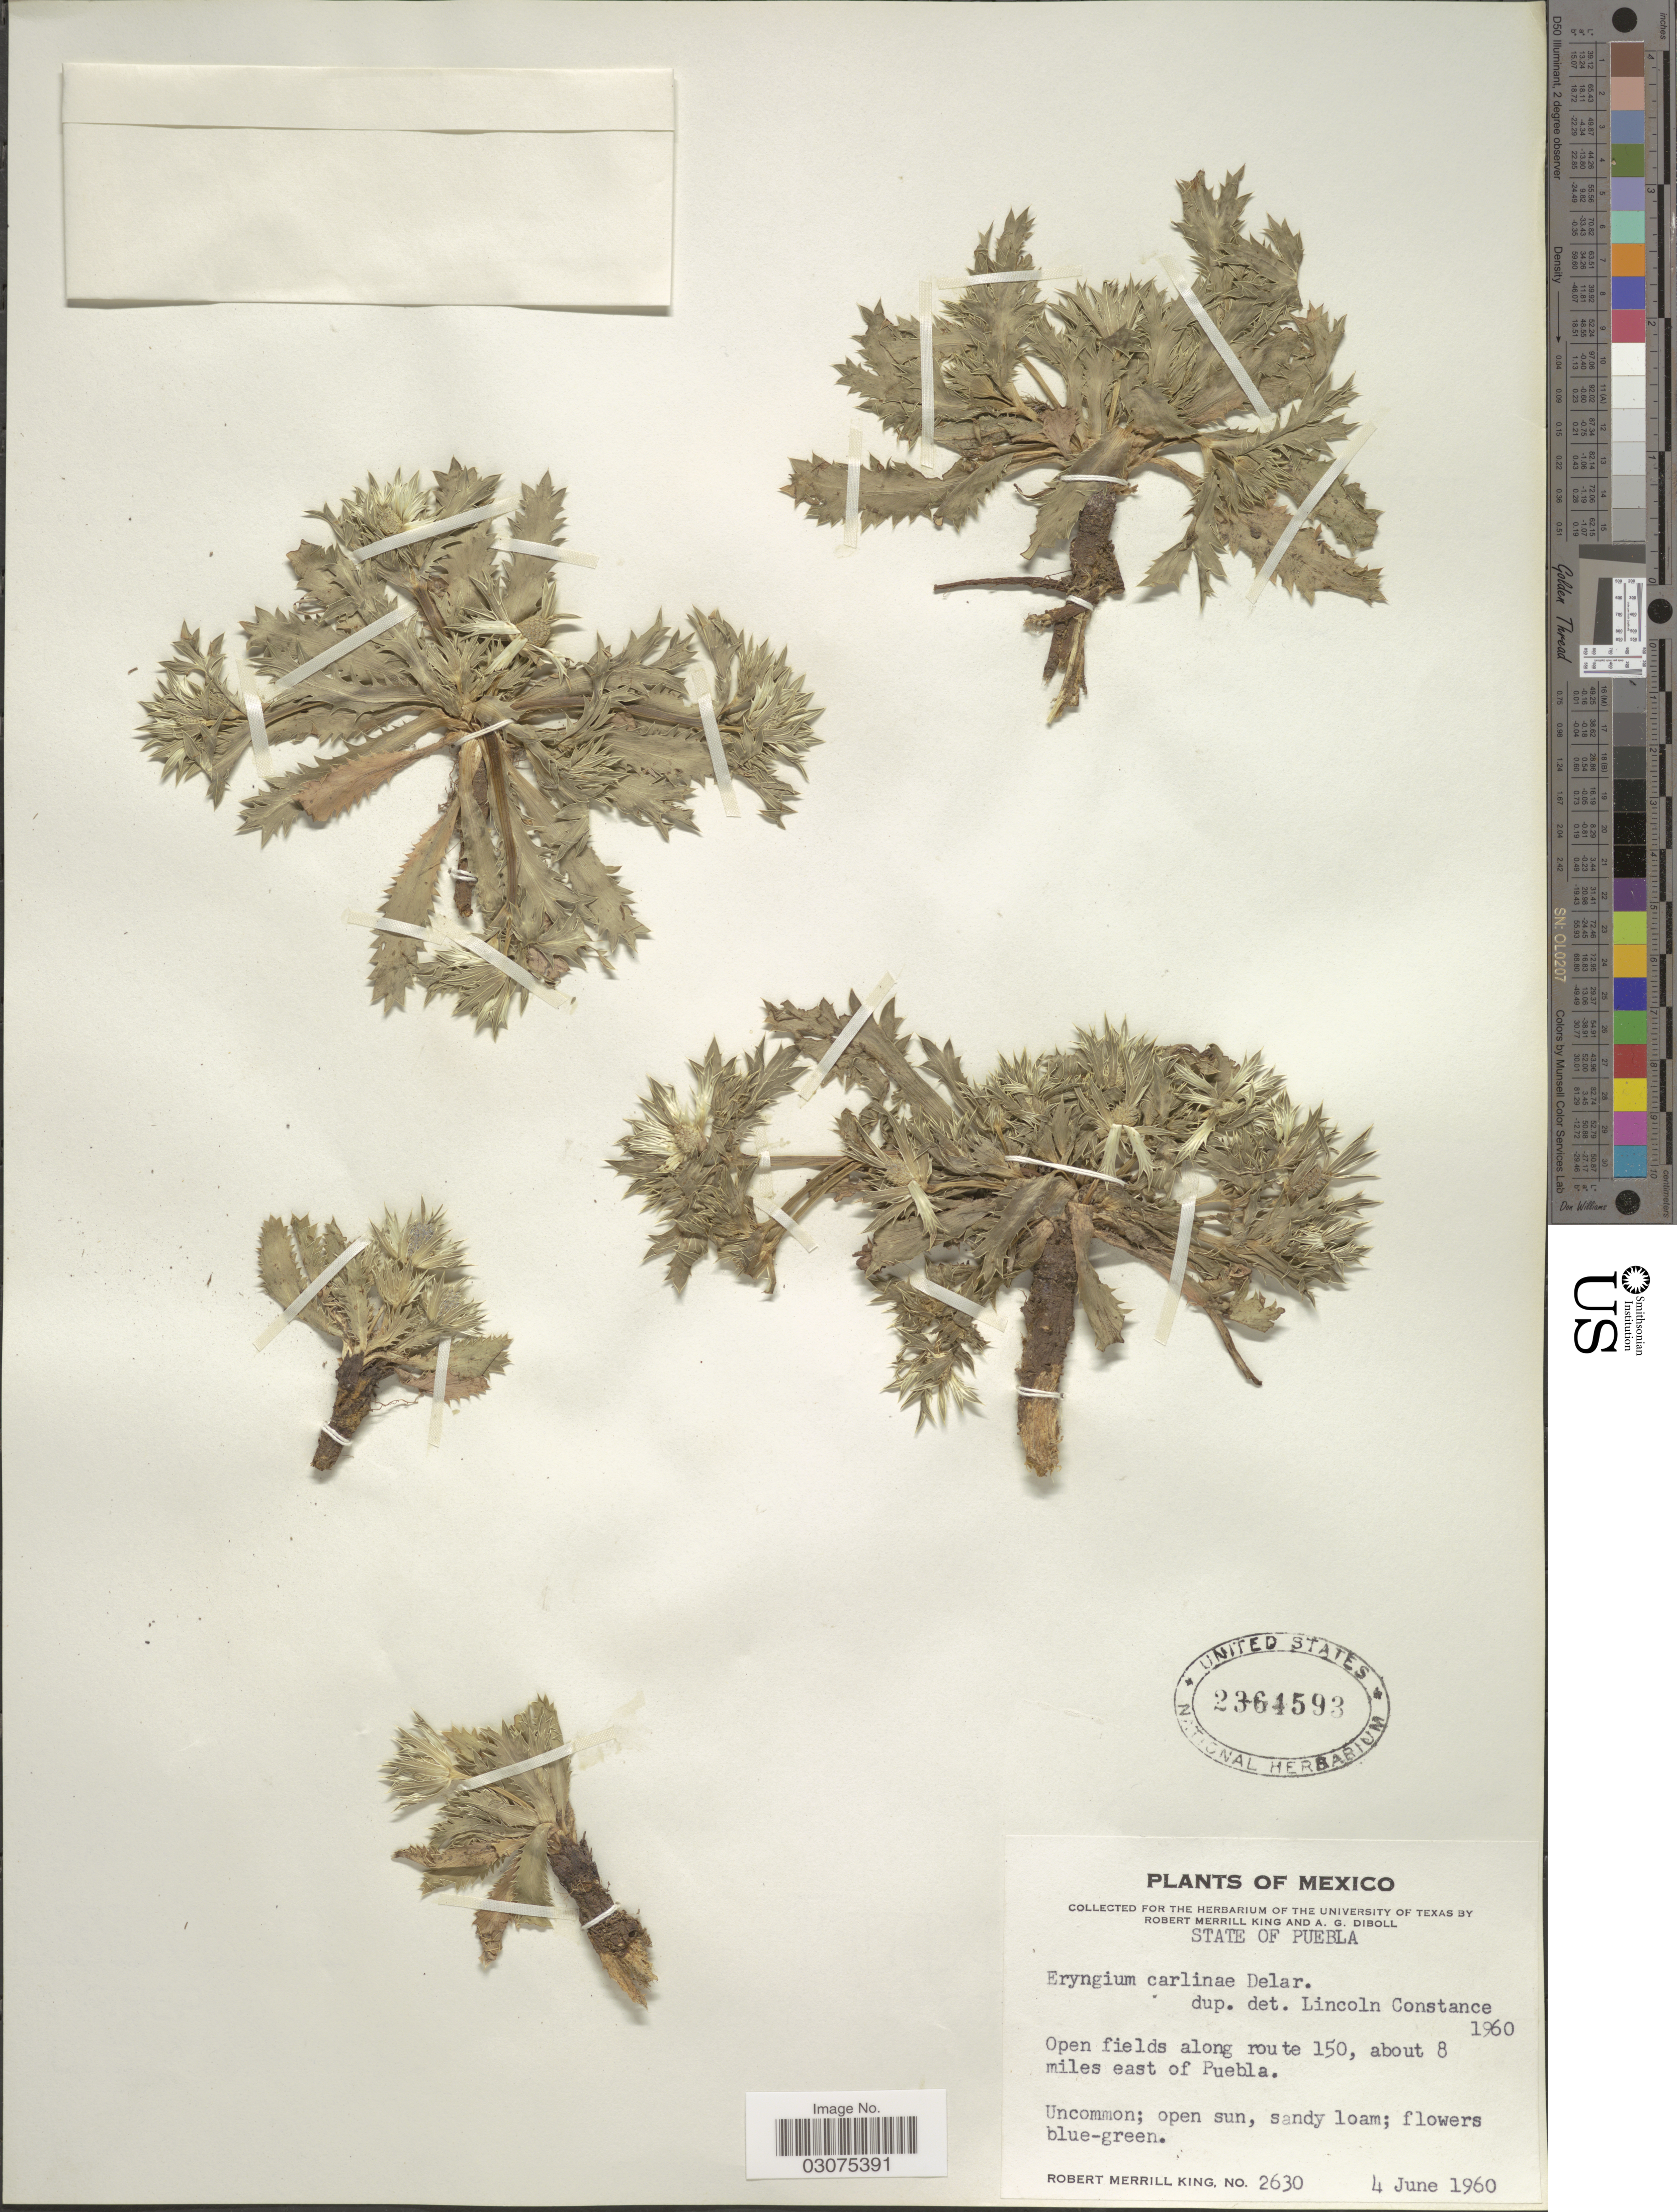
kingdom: Plantae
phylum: Tracheophyta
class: Magnoliopsida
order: Apiales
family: Apiaceae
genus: Eryngium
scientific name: Eryngium carlinae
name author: F. Delaroche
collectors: R. M. King & A. Diboll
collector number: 2630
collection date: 1960-06-04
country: Mexico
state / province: Puebla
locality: Open fields along route 150, about 8 miles east of Puebla.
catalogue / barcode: US 2364593